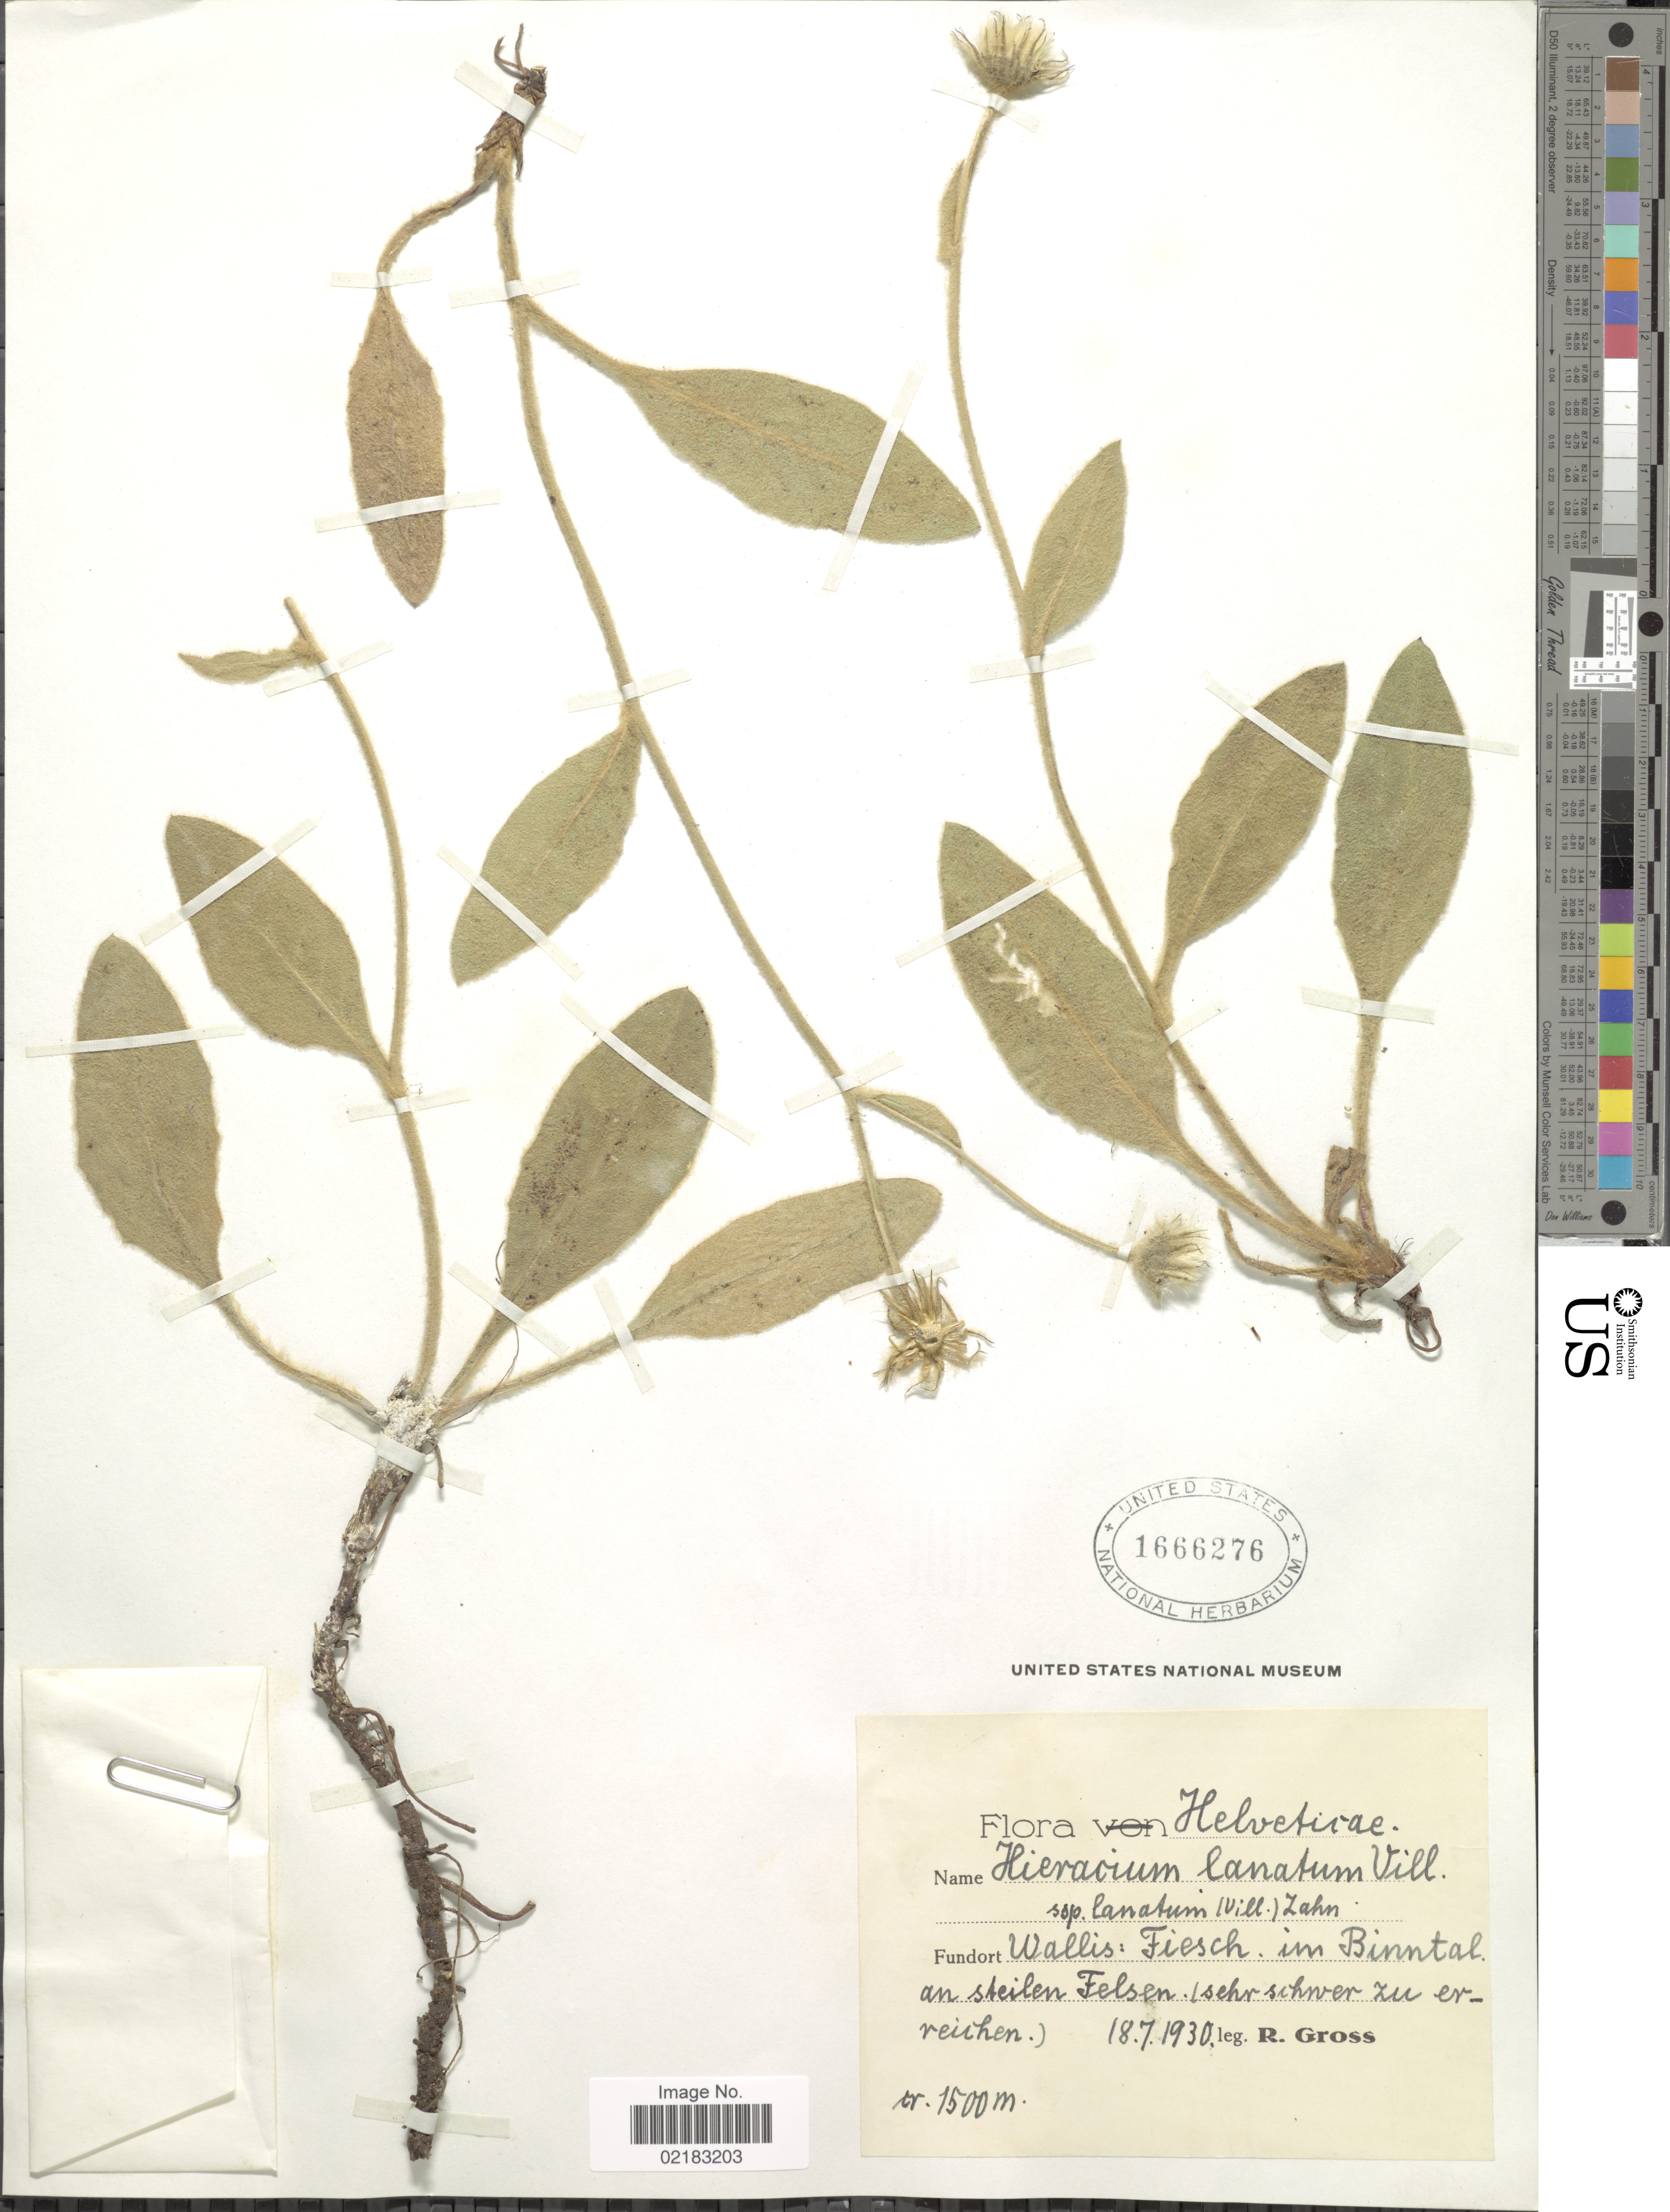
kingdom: Plantae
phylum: Tracheophyta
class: Magnoliopsida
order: Asterales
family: Asteraceae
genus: Hieracium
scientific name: Hieracium tomentosum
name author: L.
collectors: R. Gross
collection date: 1930-07-18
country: Switzerland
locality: Helveticae: Wallis: Fiesch in Binntal an Steilen Felsen.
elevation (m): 1500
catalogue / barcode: US 1666276